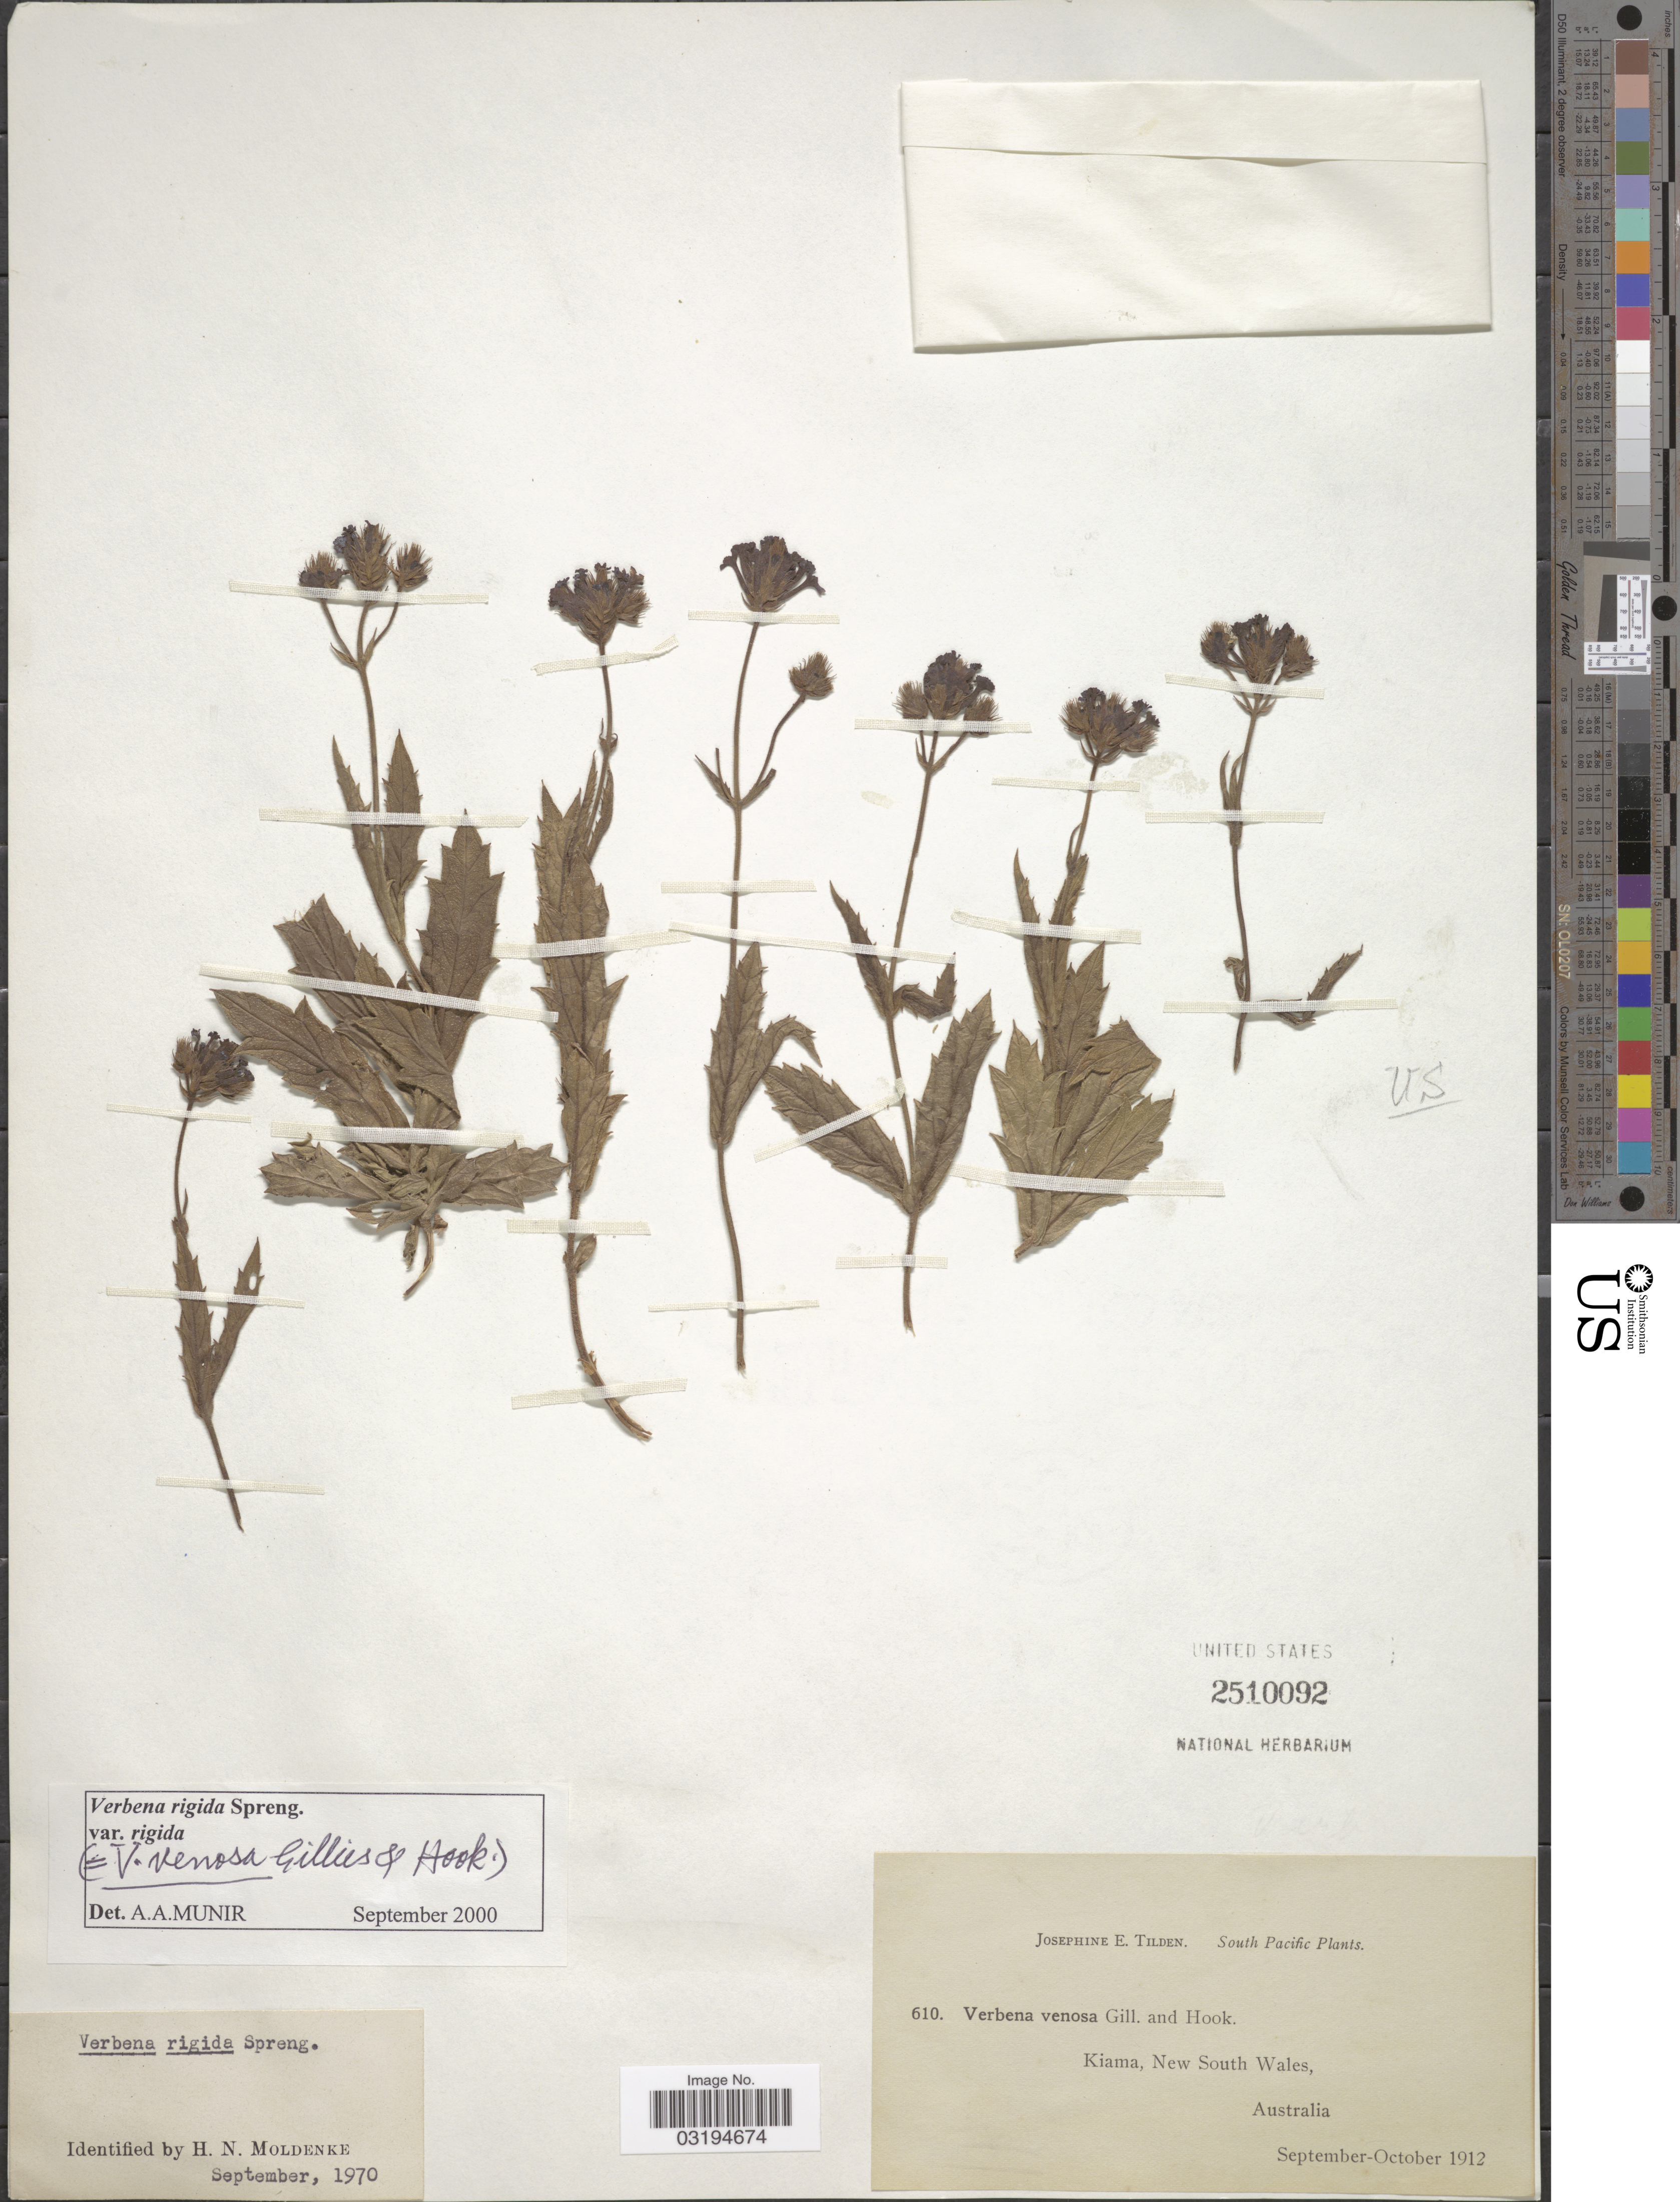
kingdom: Plantae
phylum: Tracheophyta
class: Magnoliopsida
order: Lamiales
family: Verbenaceae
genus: Verbena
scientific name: Verbena rigida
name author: Spreng.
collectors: J. E. Tilden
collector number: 610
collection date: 1912-09/1912-10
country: Australia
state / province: New South Wales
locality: South Pacific. Kiama.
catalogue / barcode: US 2510092